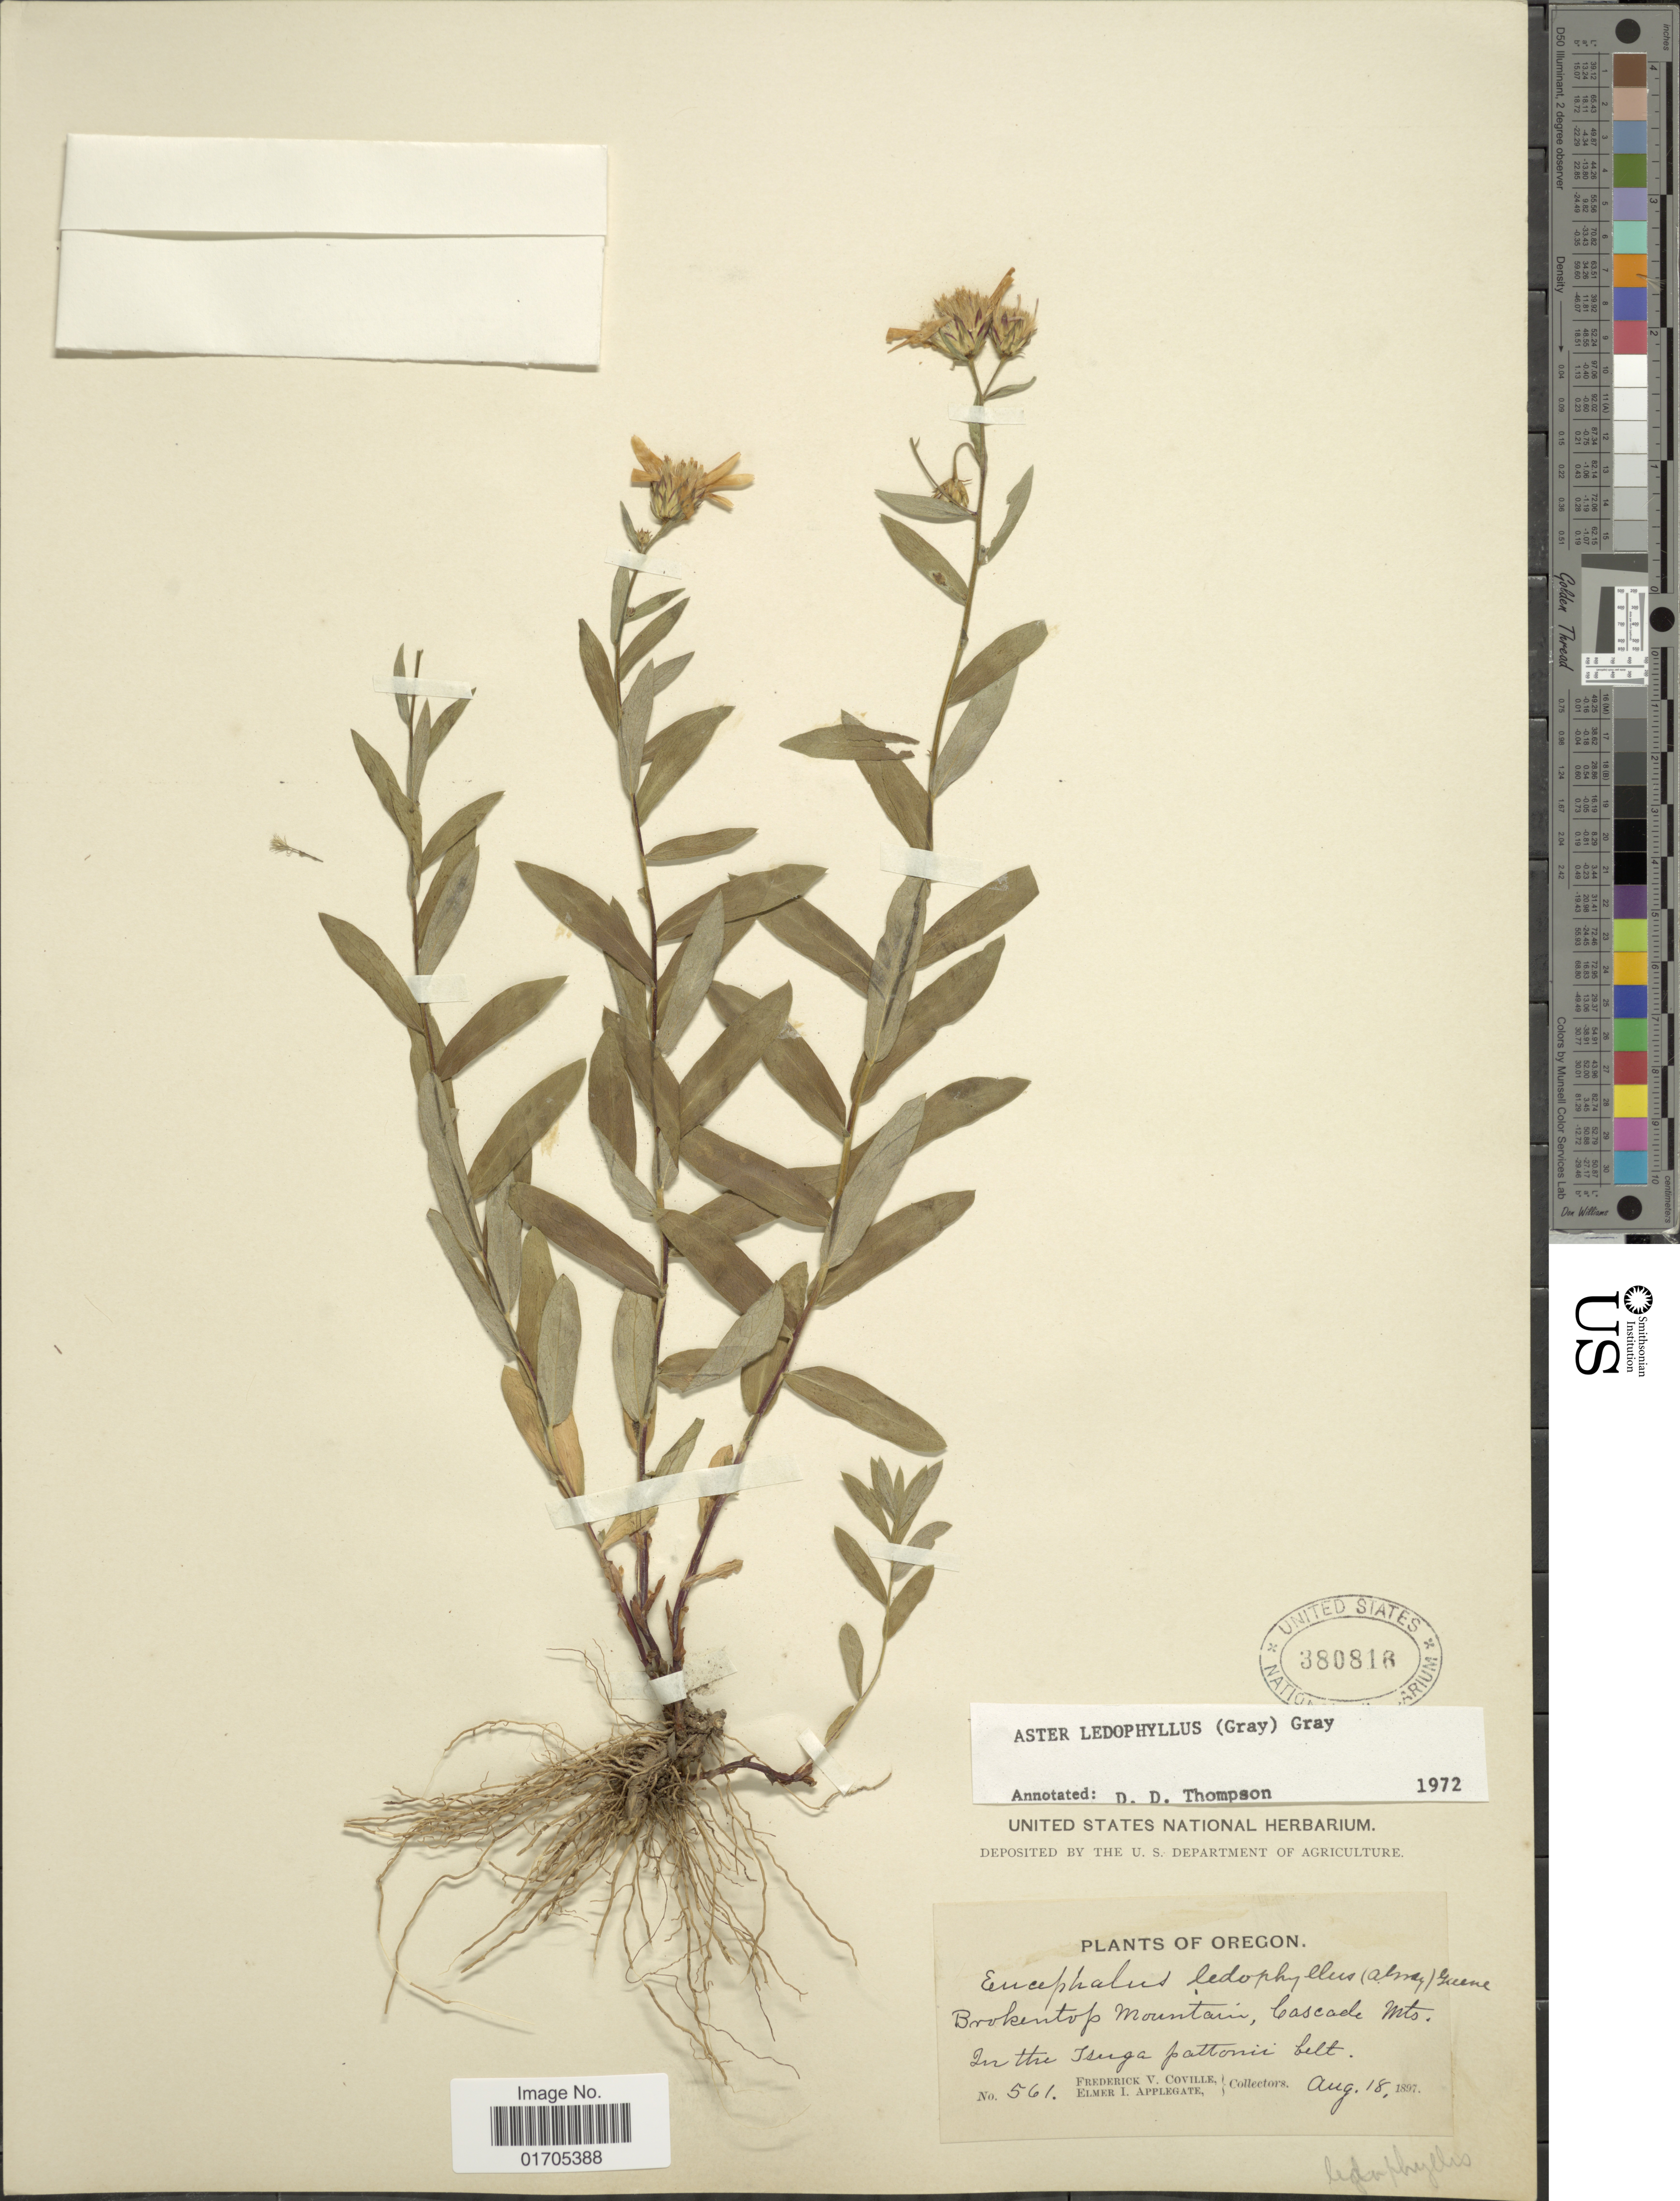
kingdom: Plantae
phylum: Tracheophyta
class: Magnoliopsida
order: Asterales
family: Asteraceae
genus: Eucephalus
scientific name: Eucephalus ledophyllus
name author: (A. Gray) Greene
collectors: F. V. Coville & E. I. Applegate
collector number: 561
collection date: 1897-08-18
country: United States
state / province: Oregon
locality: Brokentop Mountain, Cascade Mts. In the Isuga pattonii belt.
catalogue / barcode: US 380816